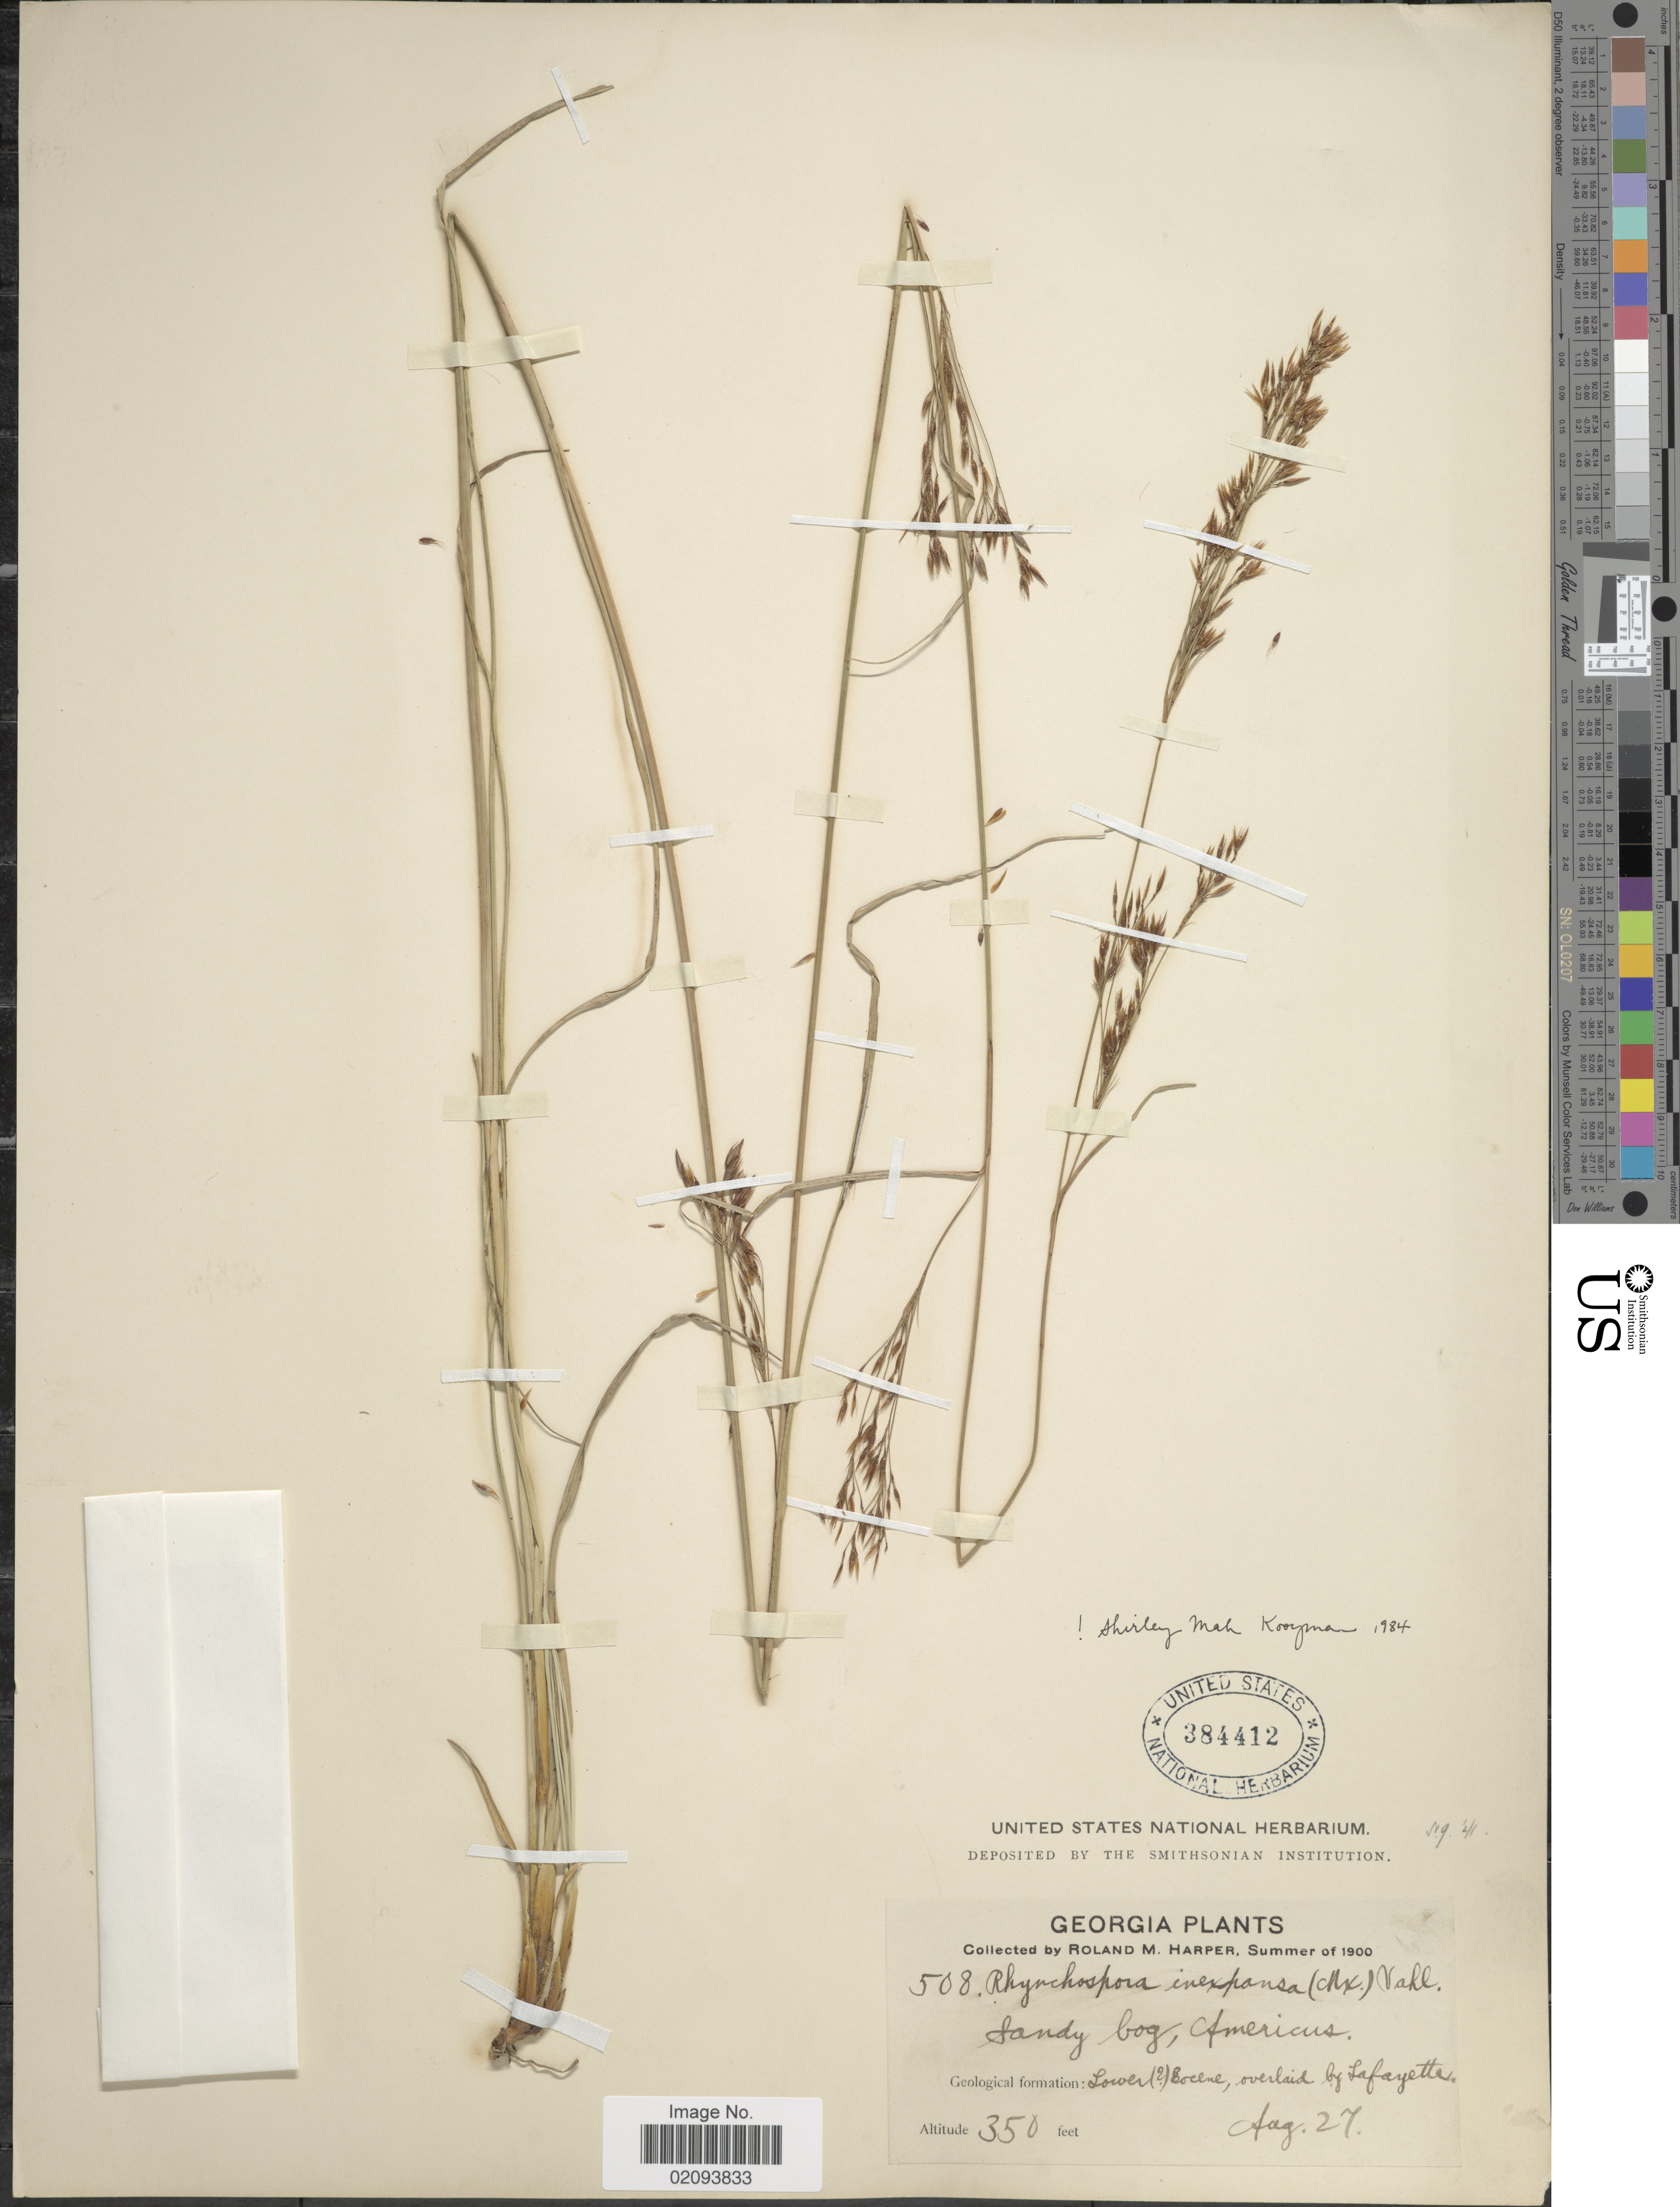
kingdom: Plantae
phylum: Tracheophyta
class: Liliopsida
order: Poales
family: Cyperaceae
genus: Rhynchospora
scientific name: Rhynchospora inexpansa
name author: (Michx.) Vahl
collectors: R. M. Harper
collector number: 508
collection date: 1900-08-27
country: United States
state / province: Georgia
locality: Sandy bog, Americus. Geological formation: Lower Socene, overlaid by Lafayette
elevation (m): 107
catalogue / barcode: US 384412